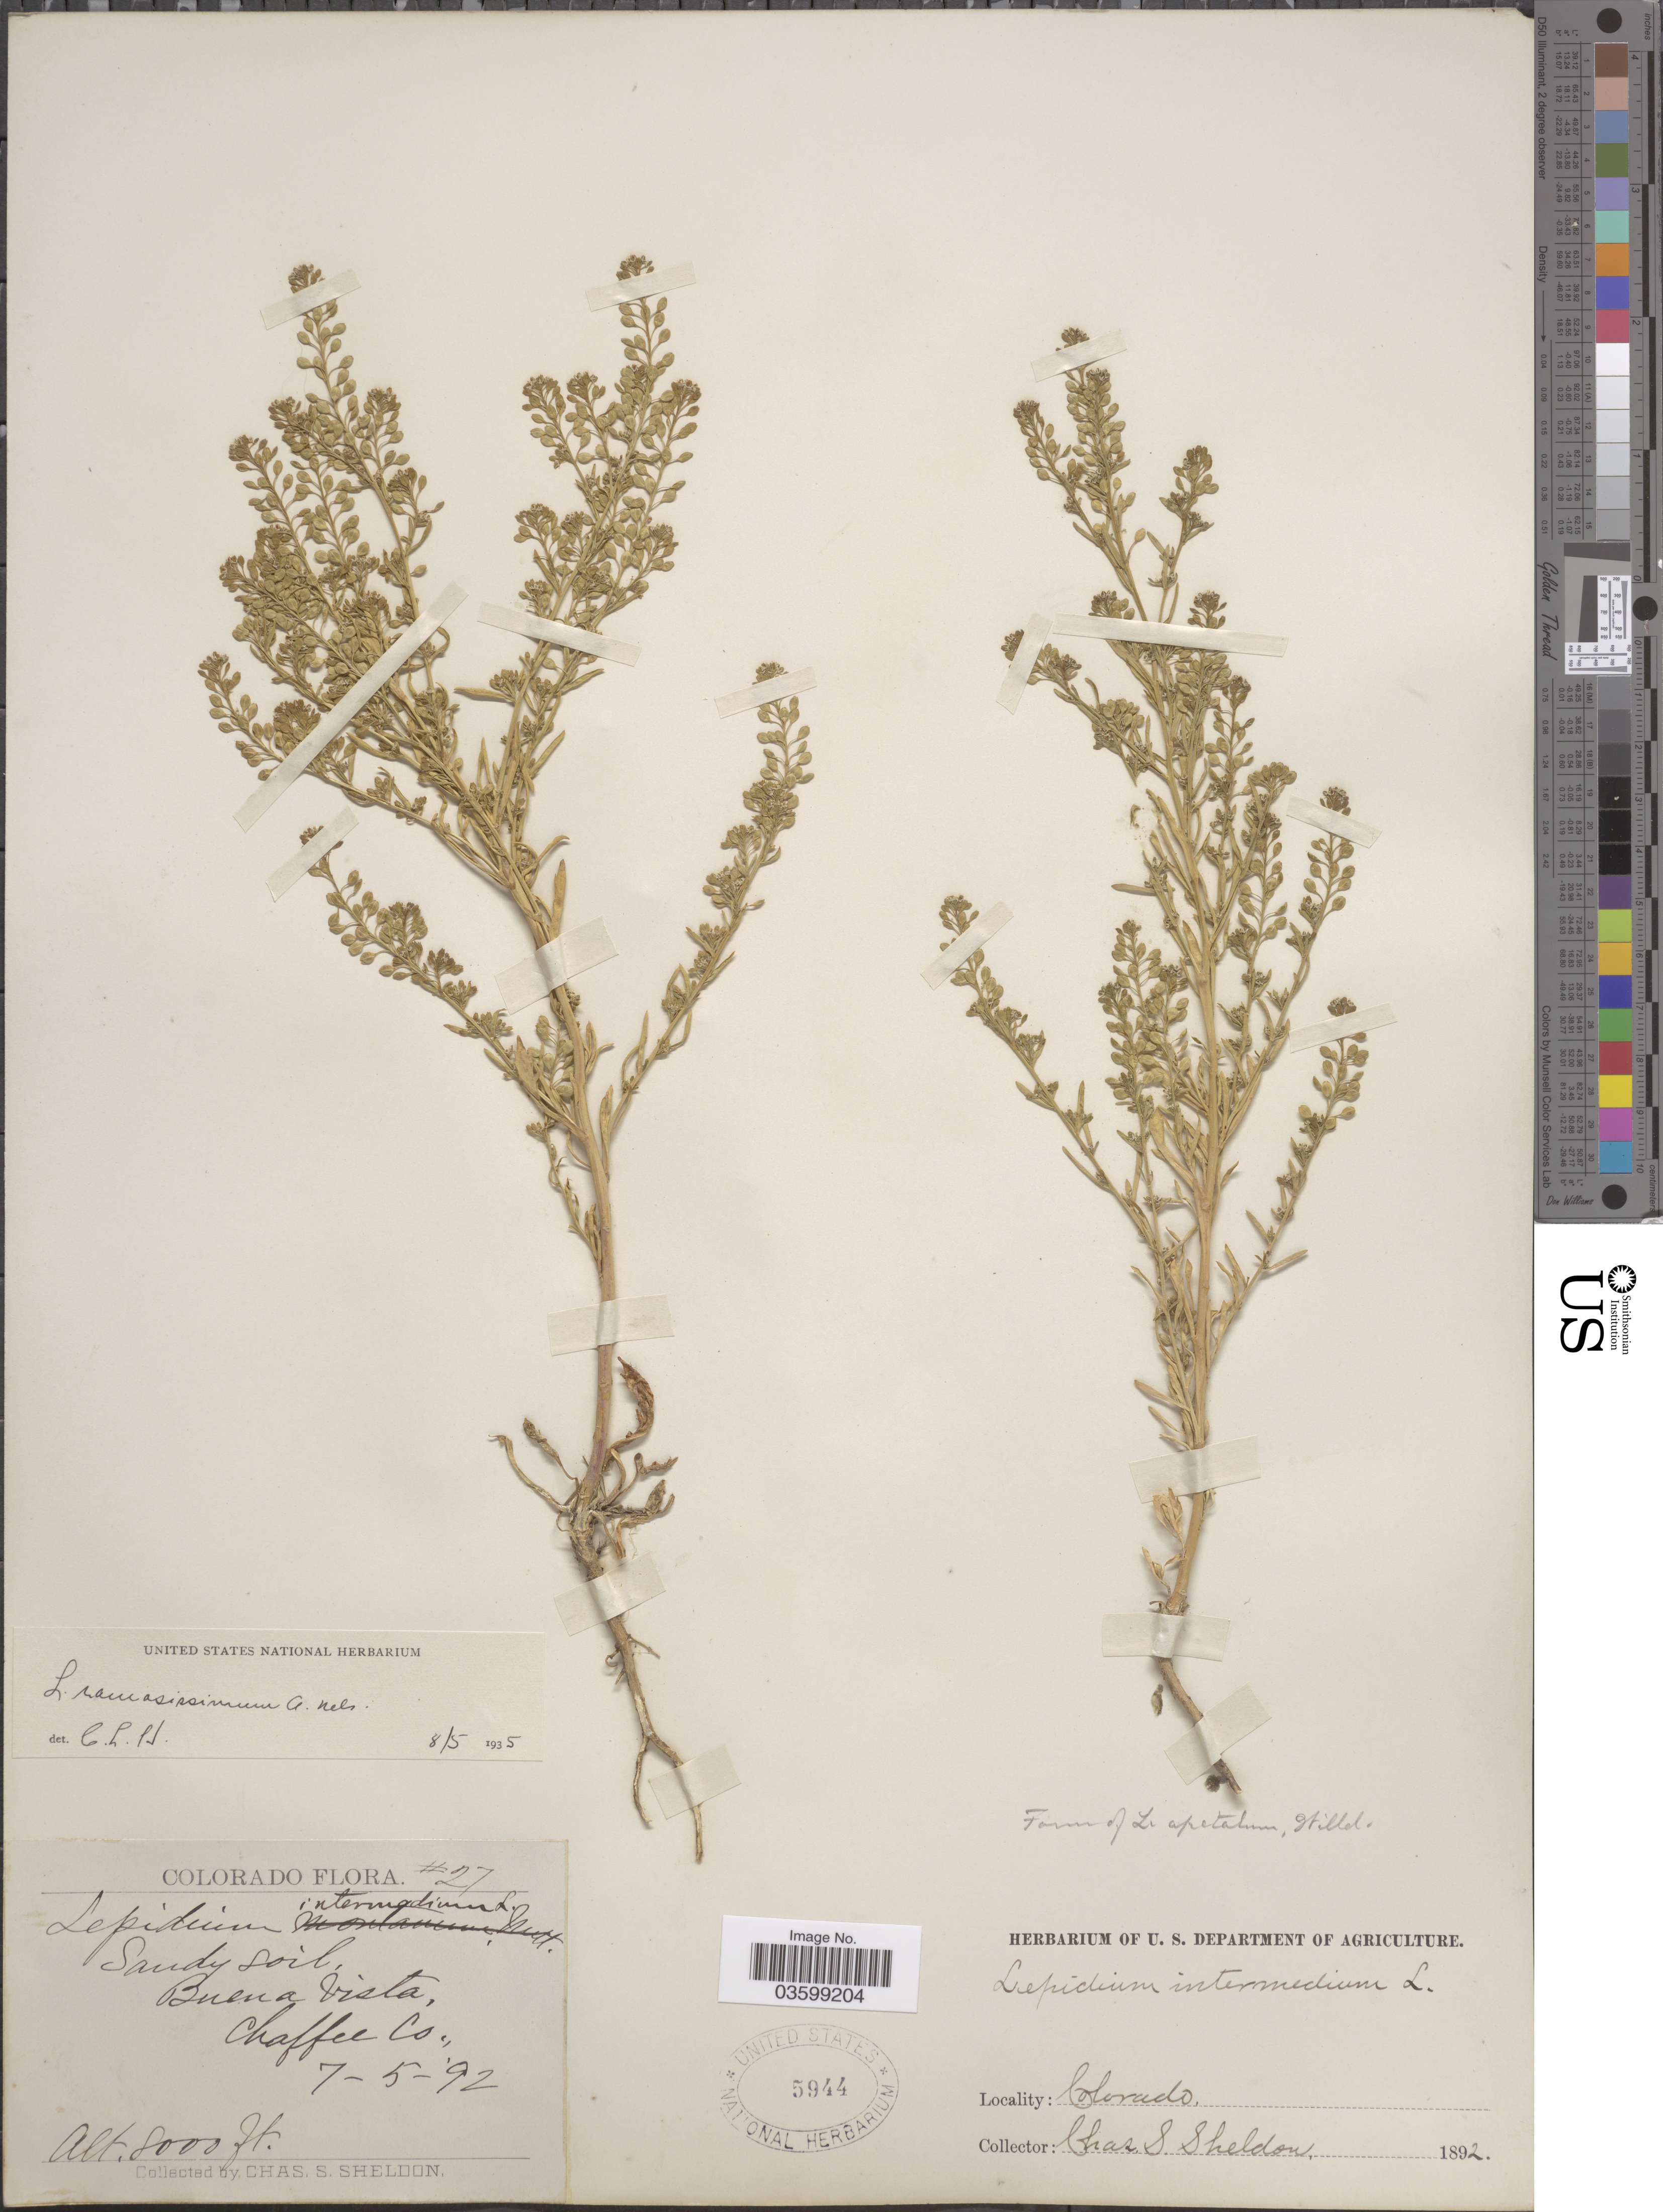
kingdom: Plantae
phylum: Tracheophyta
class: Magnoliopsida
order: Brassicales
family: Brassicaceae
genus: Lepidium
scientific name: Lepidium ramosissimum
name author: A. Nelson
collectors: C. S. Sheldon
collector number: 27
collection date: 1892-07-05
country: United States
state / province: Colorado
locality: Buena Vista, Chaffee Co.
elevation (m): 2438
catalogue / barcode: US 5944